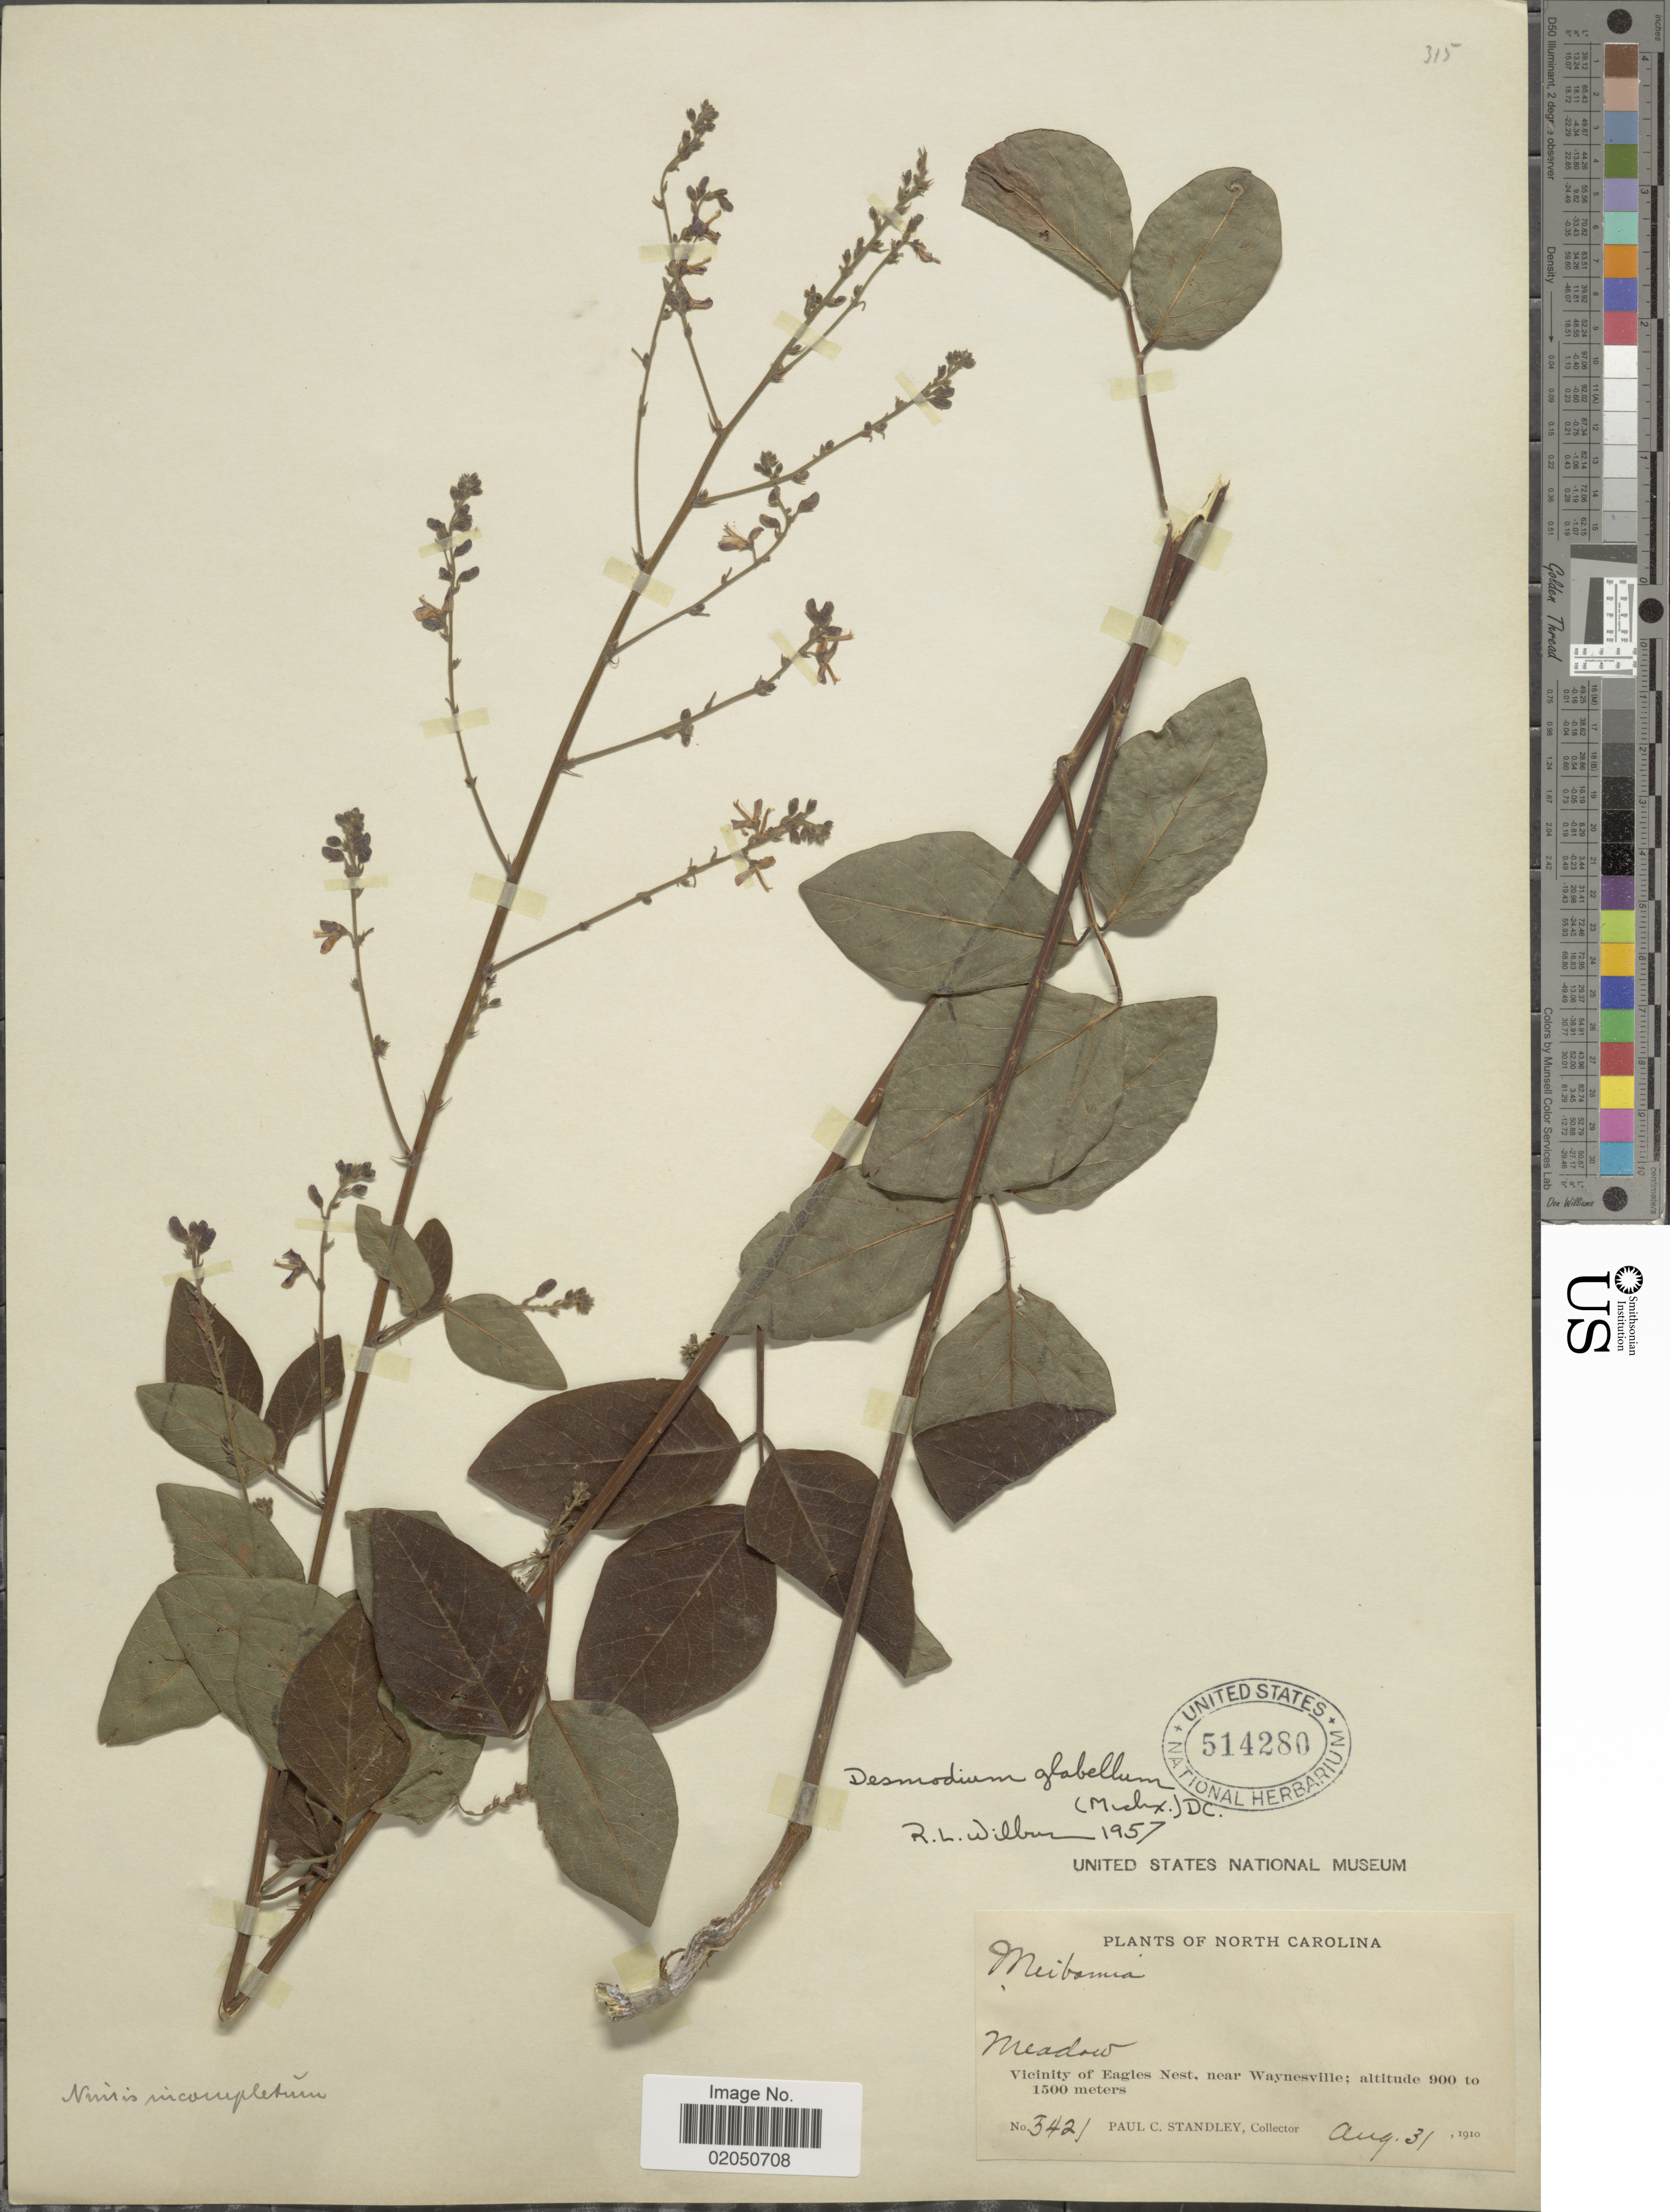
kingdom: Plantae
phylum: Tracheophyta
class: Magnoliopsida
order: Fabales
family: Fabaceae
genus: Desmodium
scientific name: Desmodium glabellum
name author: (Michx.) DC.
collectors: P. C. Standley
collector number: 3421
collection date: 1910-08-31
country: United States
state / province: North Carolina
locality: Vicinity of Eagles Nest, near Waynesville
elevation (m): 900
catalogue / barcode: US 514280